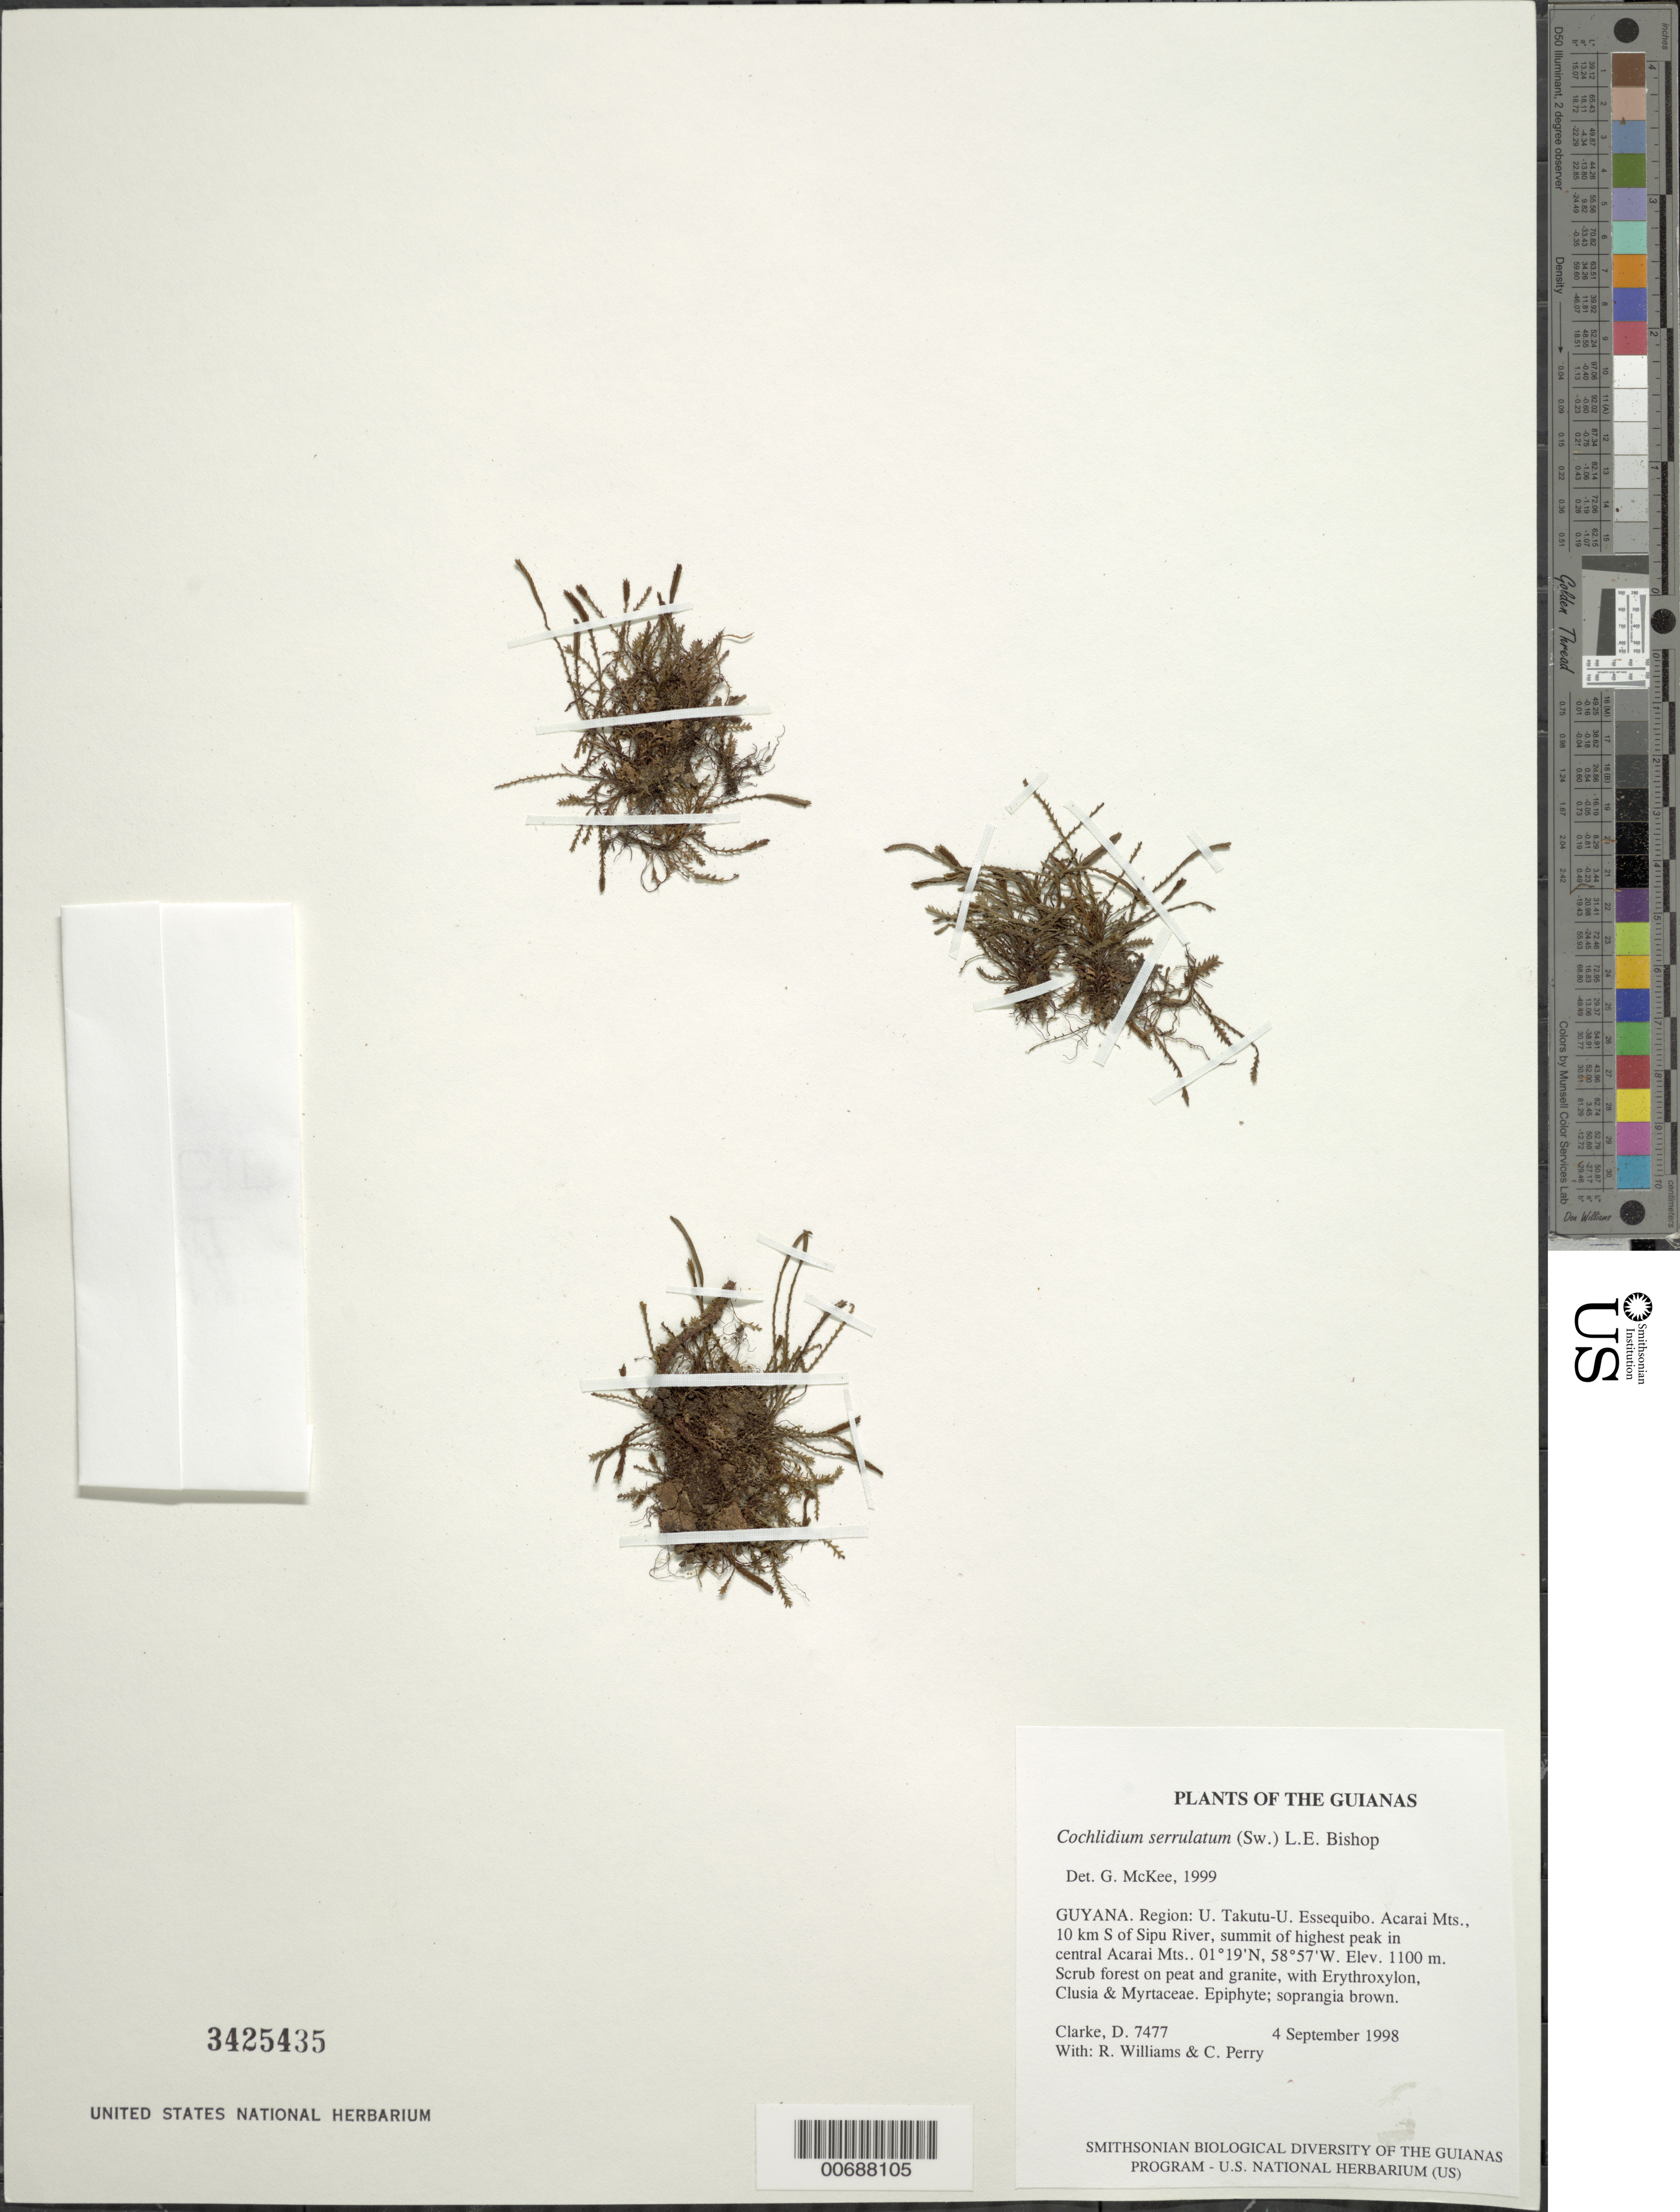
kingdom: Plantae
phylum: Tracheophyta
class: Polypodiopsida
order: Polypodiales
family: Polypodiaceae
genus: Cochlidium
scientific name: Cochlidium serrulatum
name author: (Sw.) L.E. Bishop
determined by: McKee, G. S., (US), NMNH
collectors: H. D. Clarke, R. Williams & C. Perry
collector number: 7477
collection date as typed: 4 September 1998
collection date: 1998-09-04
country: Guyana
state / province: U. Takutu-U. Essequibo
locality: Acarai Mts., 10 km S of Sipu River, summit of highest peak in central Acarai Mts.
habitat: Scrub forest on peat and granite, with Erythroxylum, Clusia & Myrtaceae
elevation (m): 1100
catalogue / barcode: US 3425435